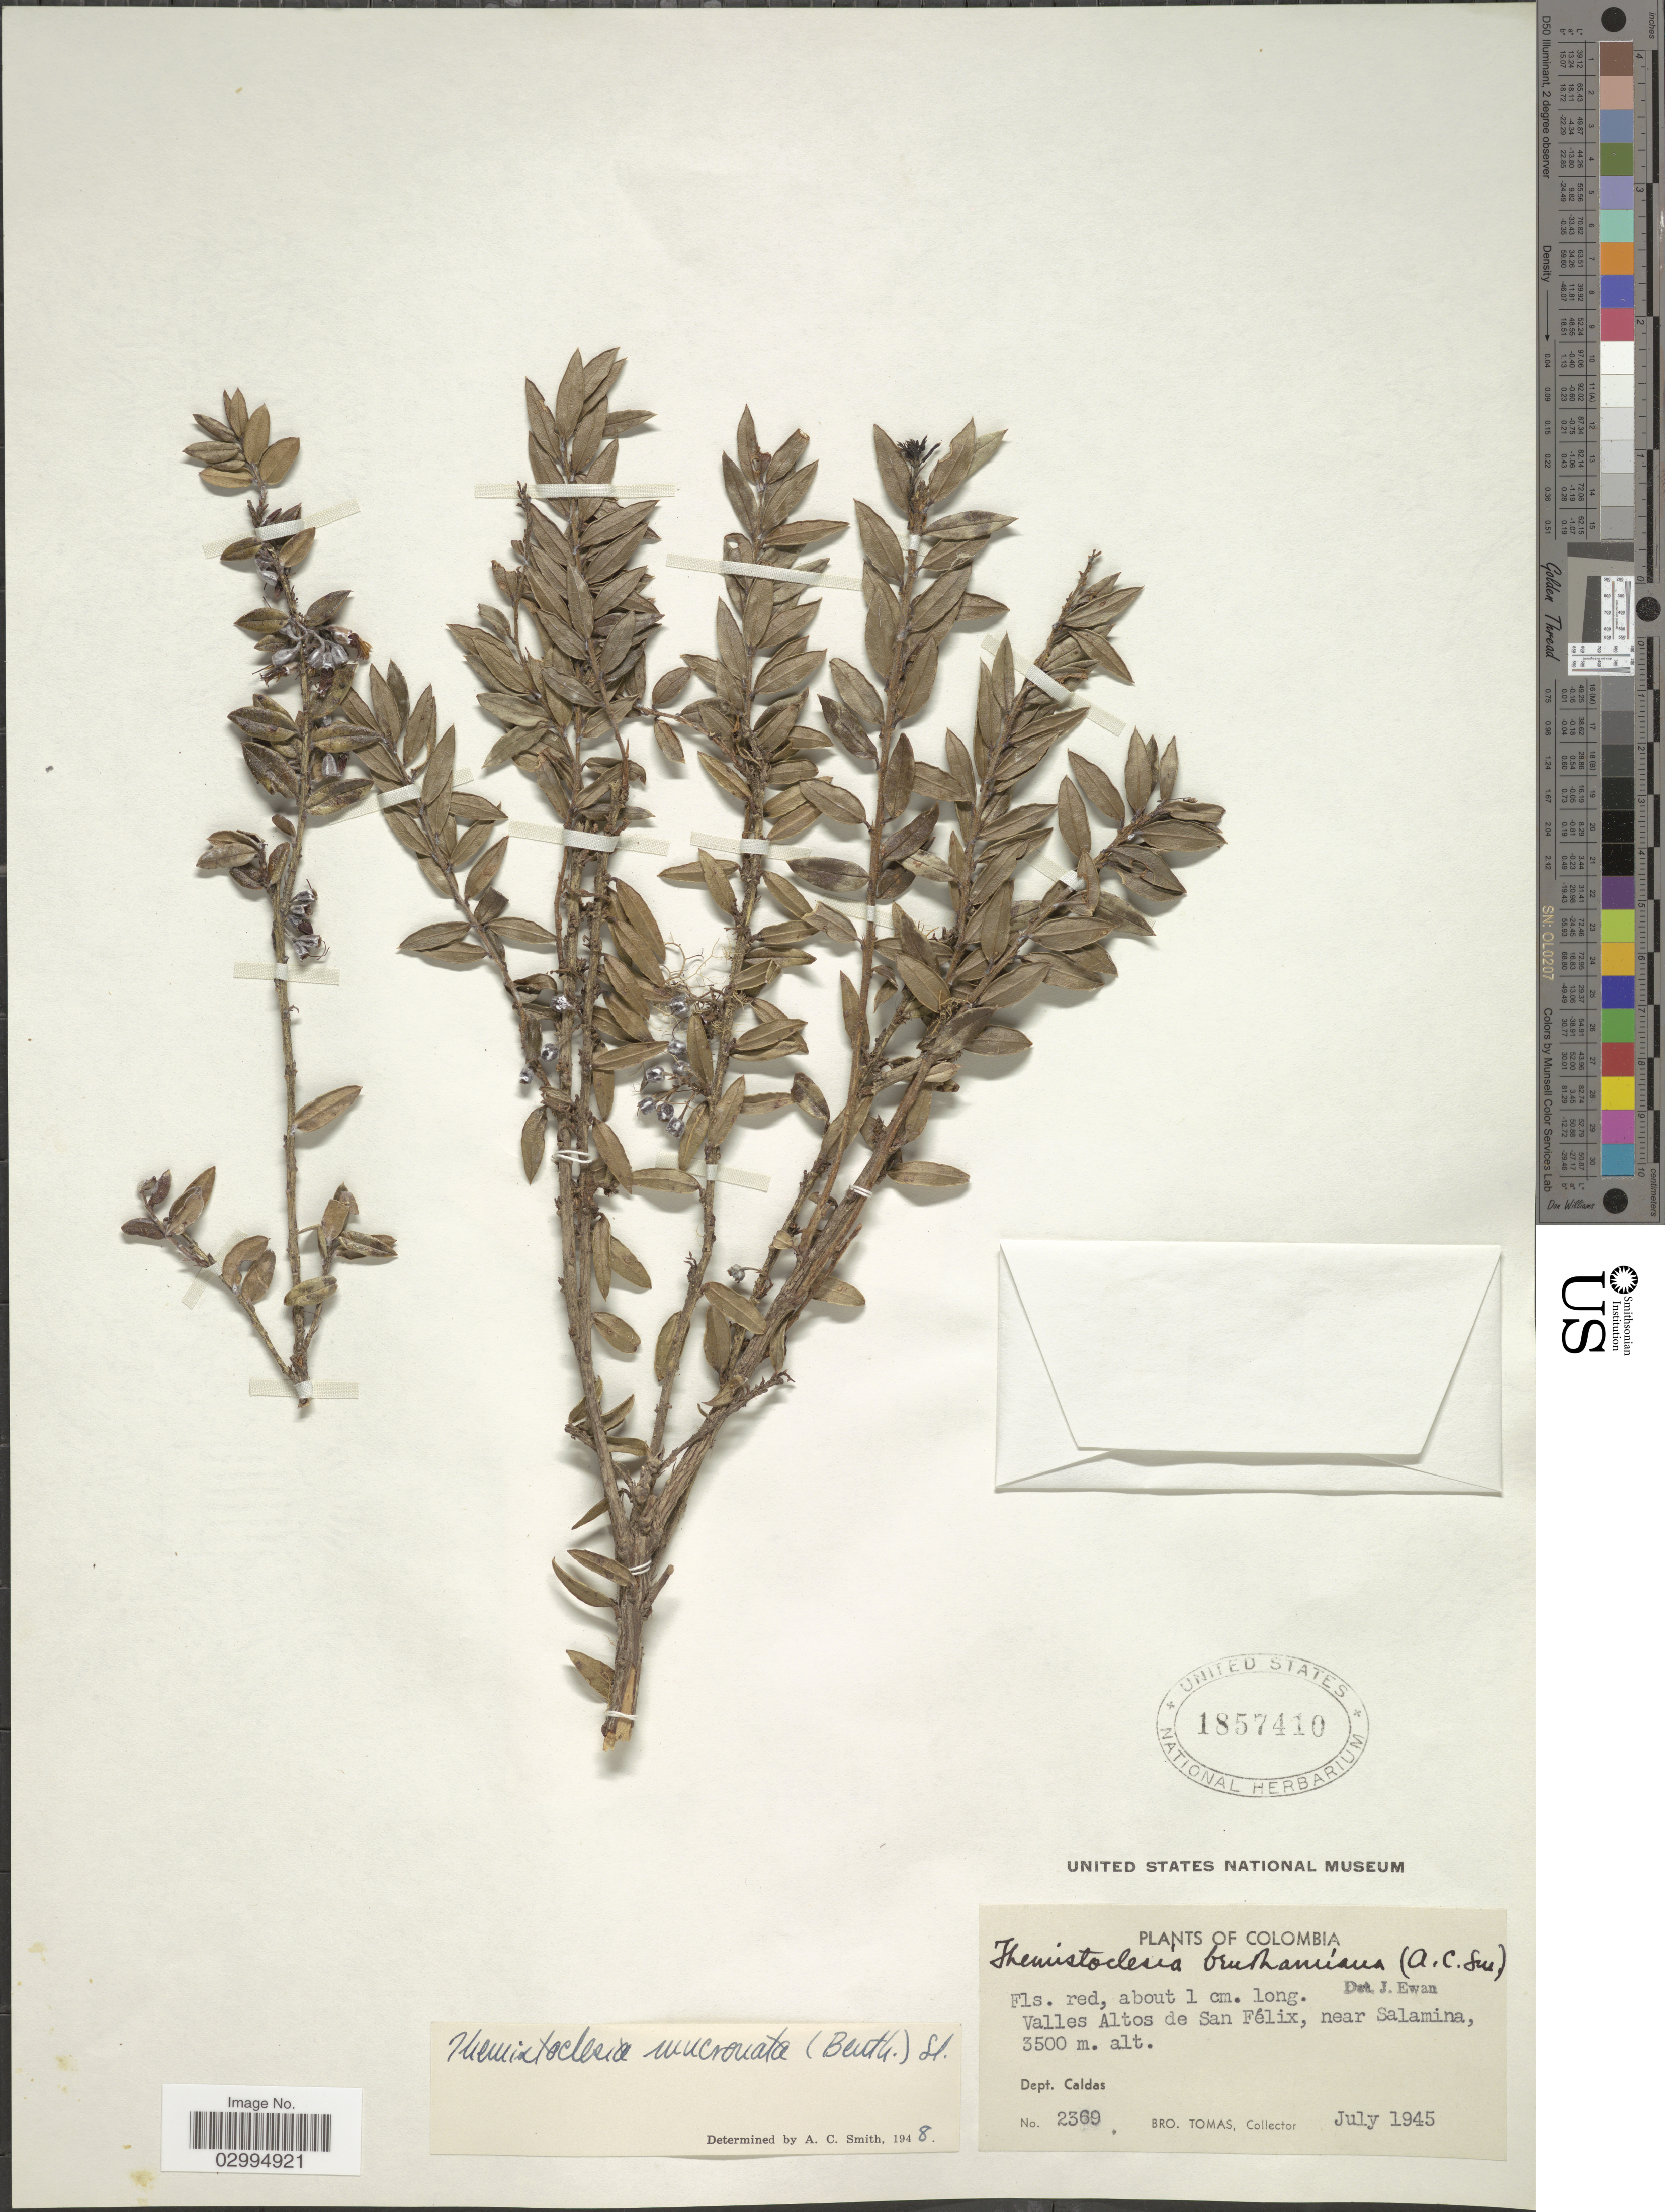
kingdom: Plantae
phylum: Tracheophyta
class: Magnoliopsida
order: Ericales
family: Ericaceae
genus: Themistoclesia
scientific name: Themistoclesia mucronata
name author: Sleumer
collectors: B. Tomas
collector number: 2369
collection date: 1945-07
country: Colombia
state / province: Caldas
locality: Valles Altos de San Félix, near Salamina. Dept. Caldas.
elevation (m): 3500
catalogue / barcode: US 1857410